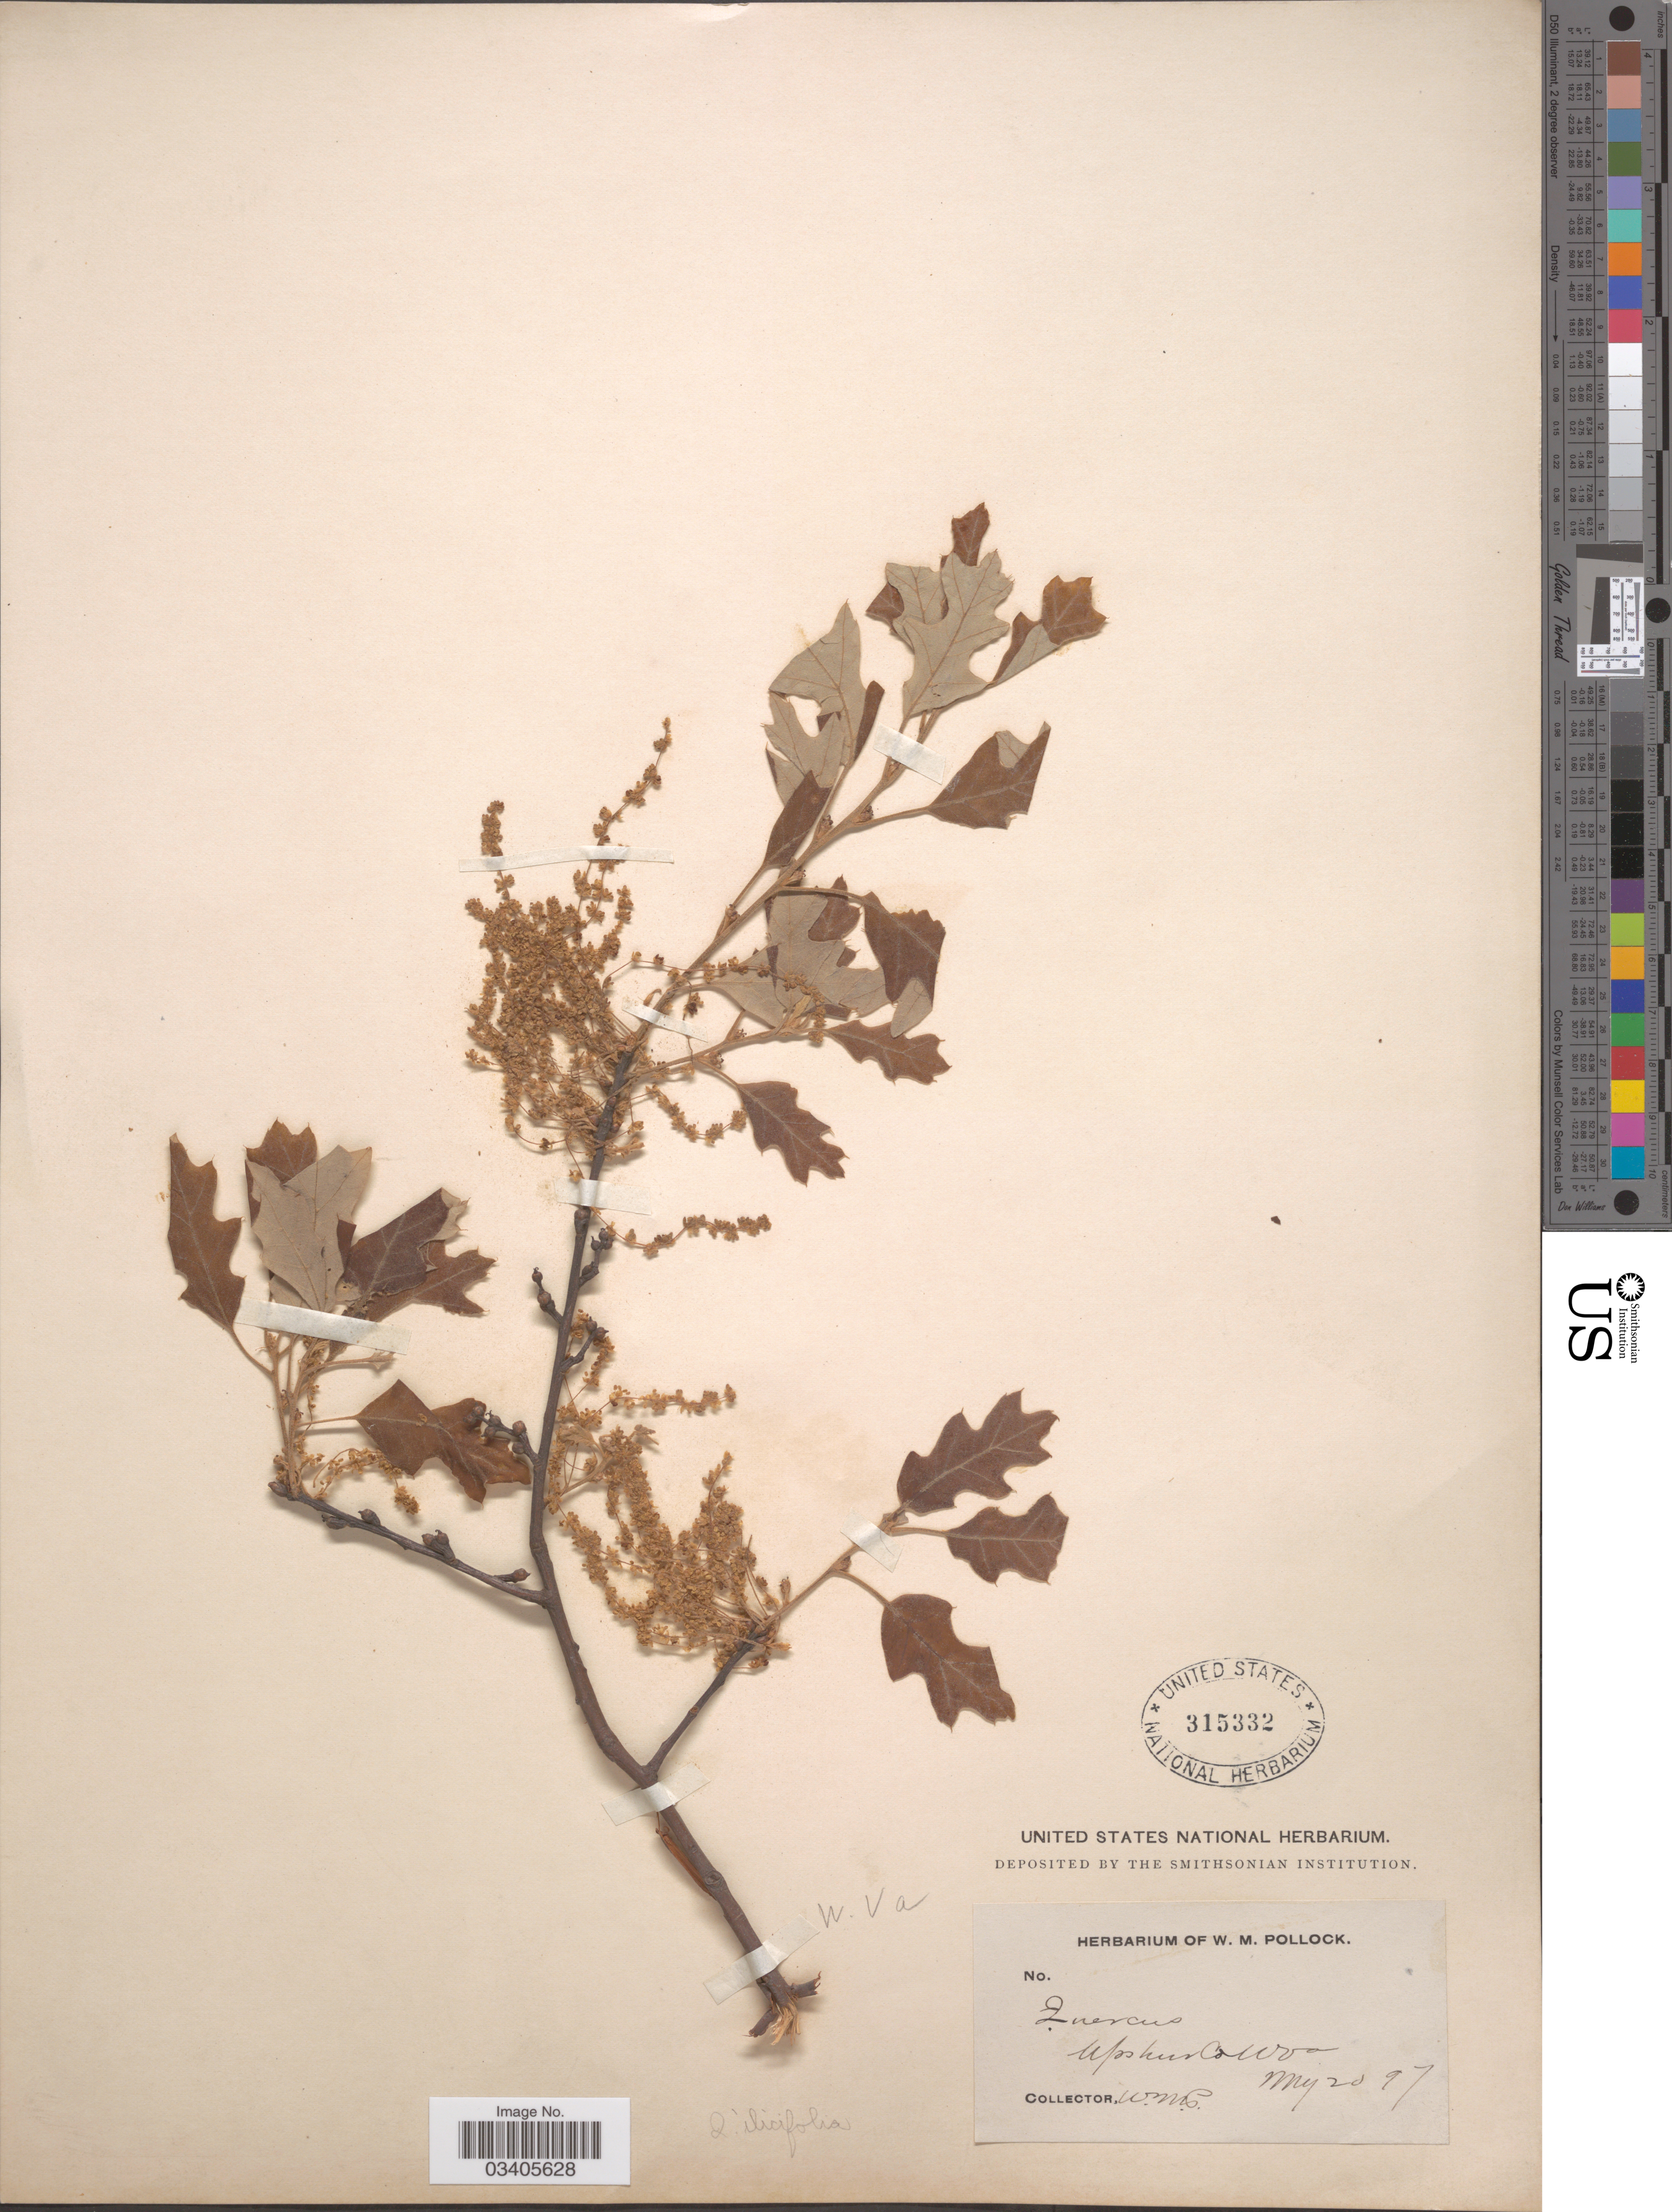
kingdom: Plantae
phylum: Tracheophyta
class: Magnoliopsida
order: Fagales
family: Fagaceae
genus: Quercus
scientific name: Quercus ilicifolia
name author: Wangenh.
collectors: W. M. Pollock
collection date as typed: Transcribed d/m/y: 20/5/97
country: United States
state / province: West Virginia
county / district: Upshur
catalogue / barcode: US 315332